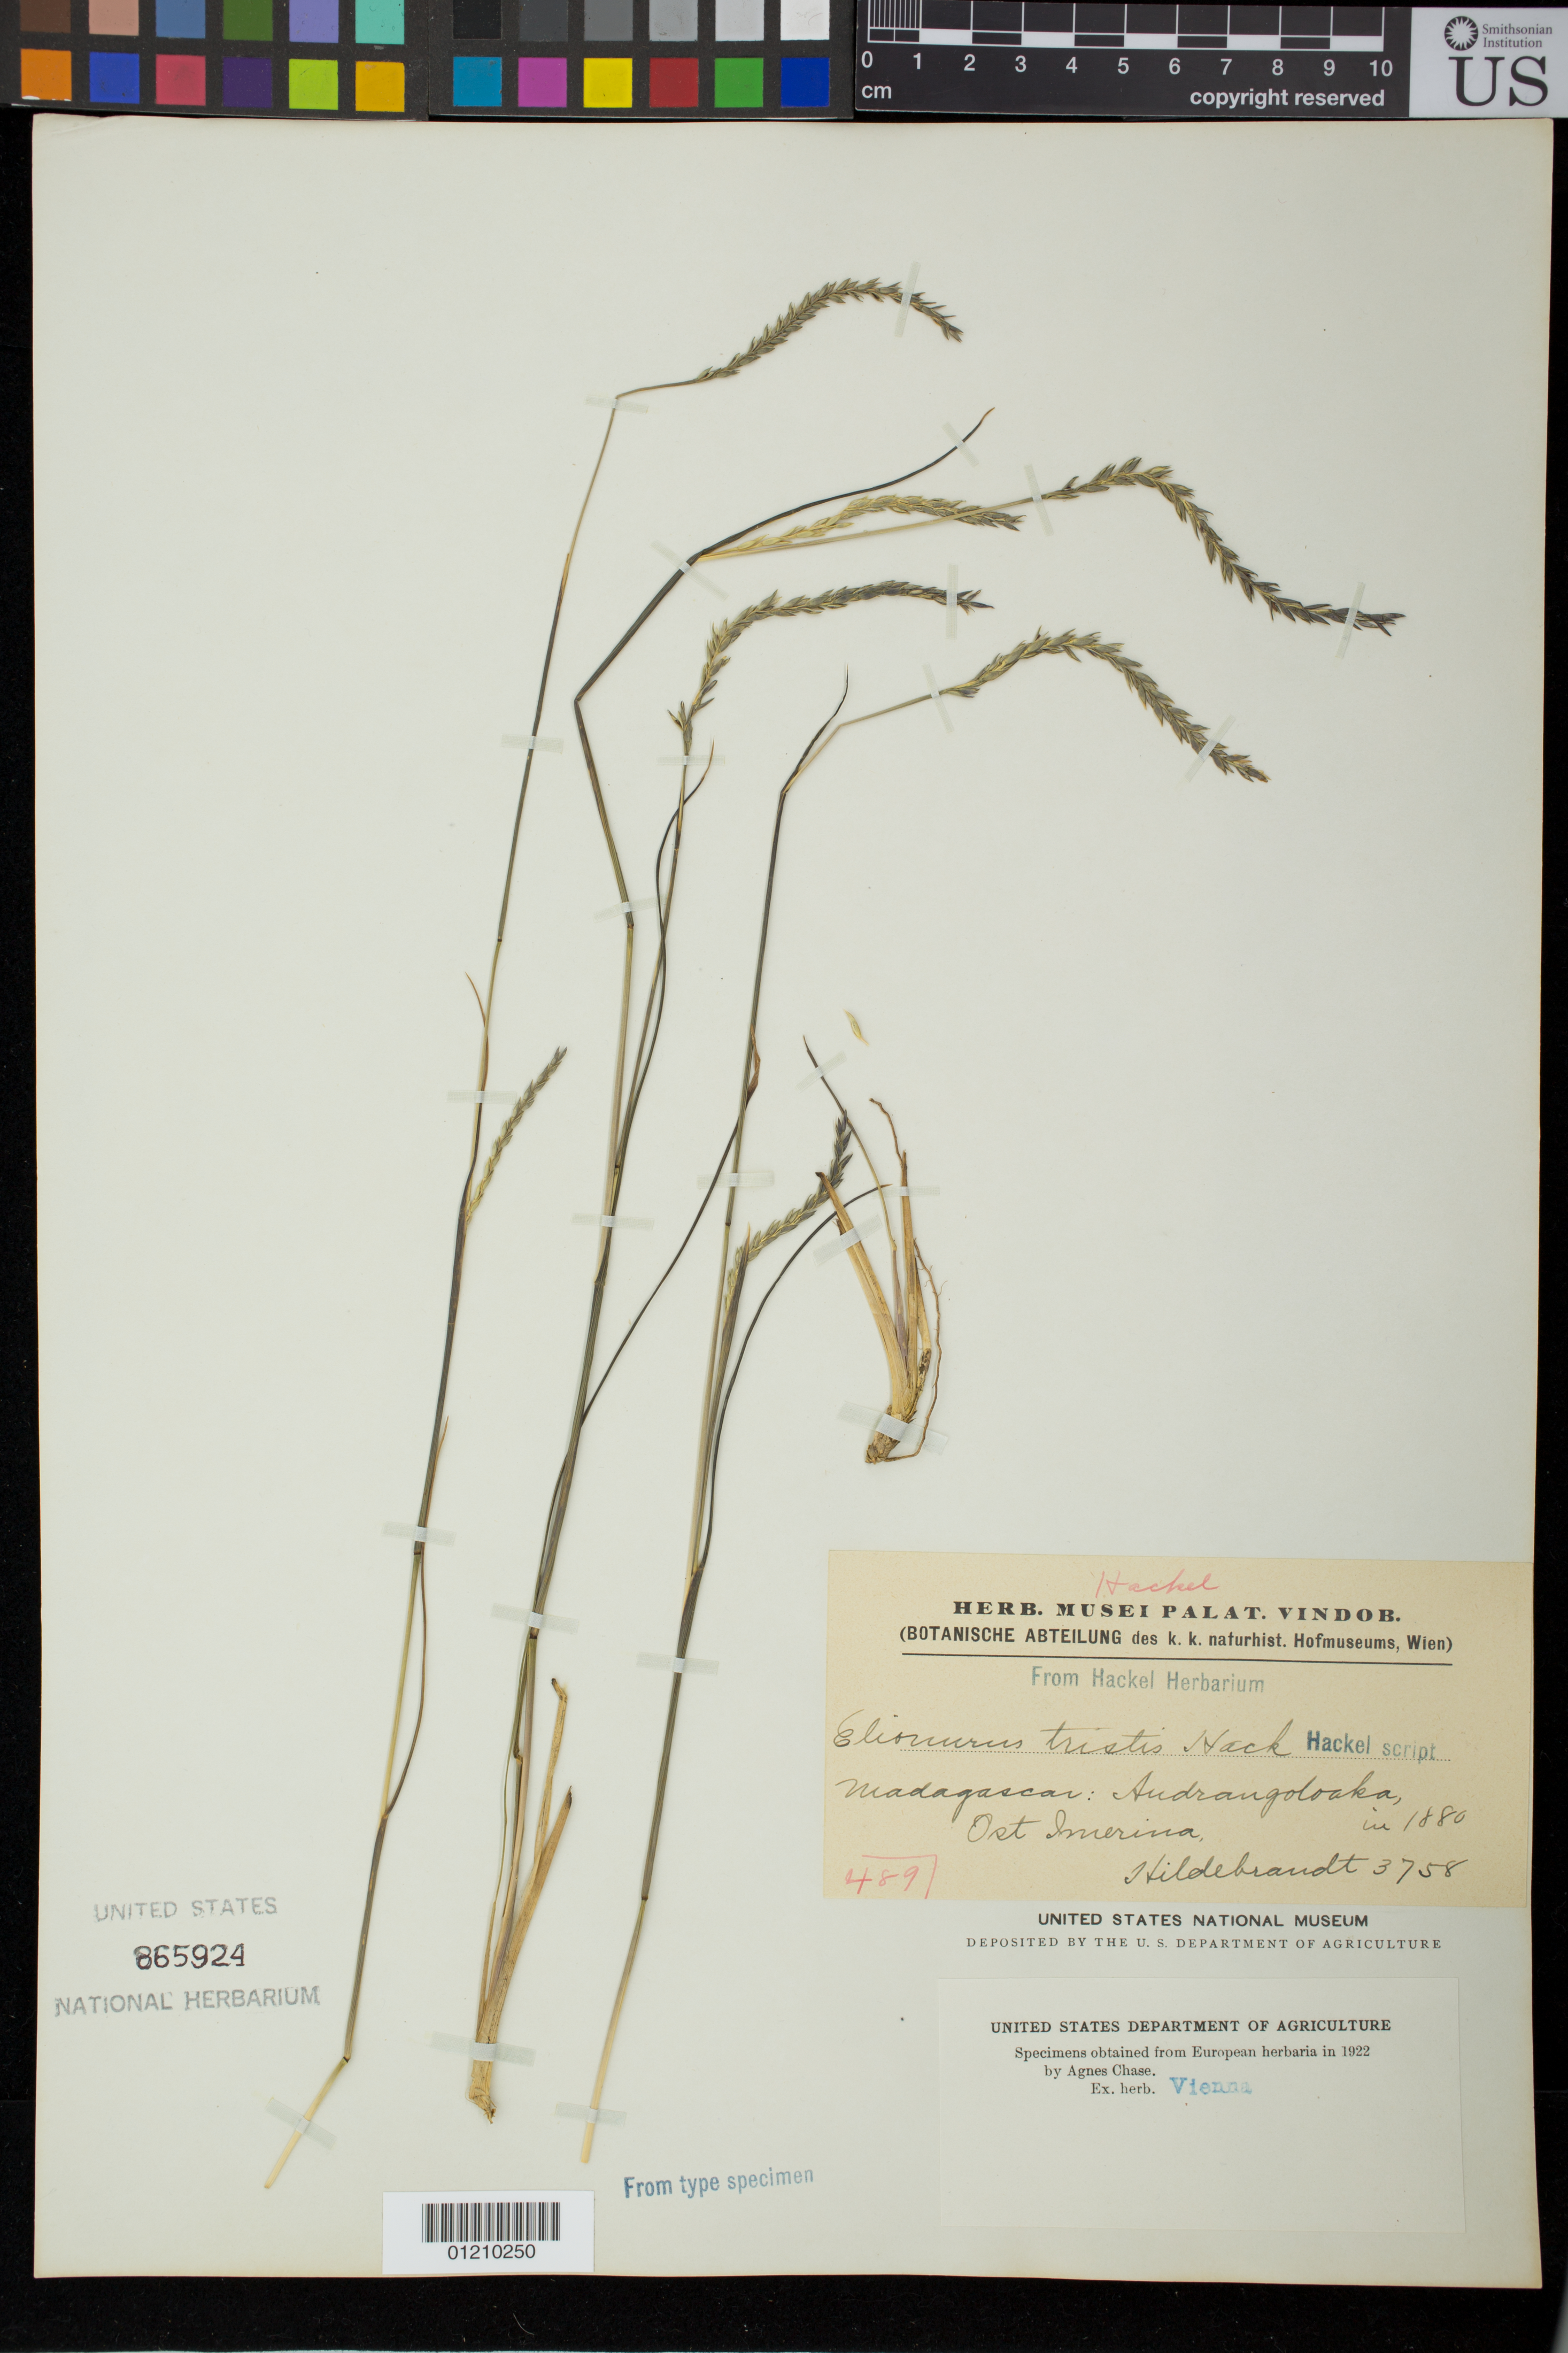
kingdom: Plantae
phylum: Tracheophyta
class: Liliopsida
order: Poales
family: Poaceae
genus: Elionurus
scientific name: Elionurus tristis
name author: Hack.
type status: Type Collection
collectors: J. Hildebrandt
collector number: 3758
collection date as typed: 1880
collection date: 1880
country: Madagascar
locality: Andrangoloaka.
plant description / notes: Fragmentary material of type specimen ex herb. Vienna.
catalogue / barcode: US 865924